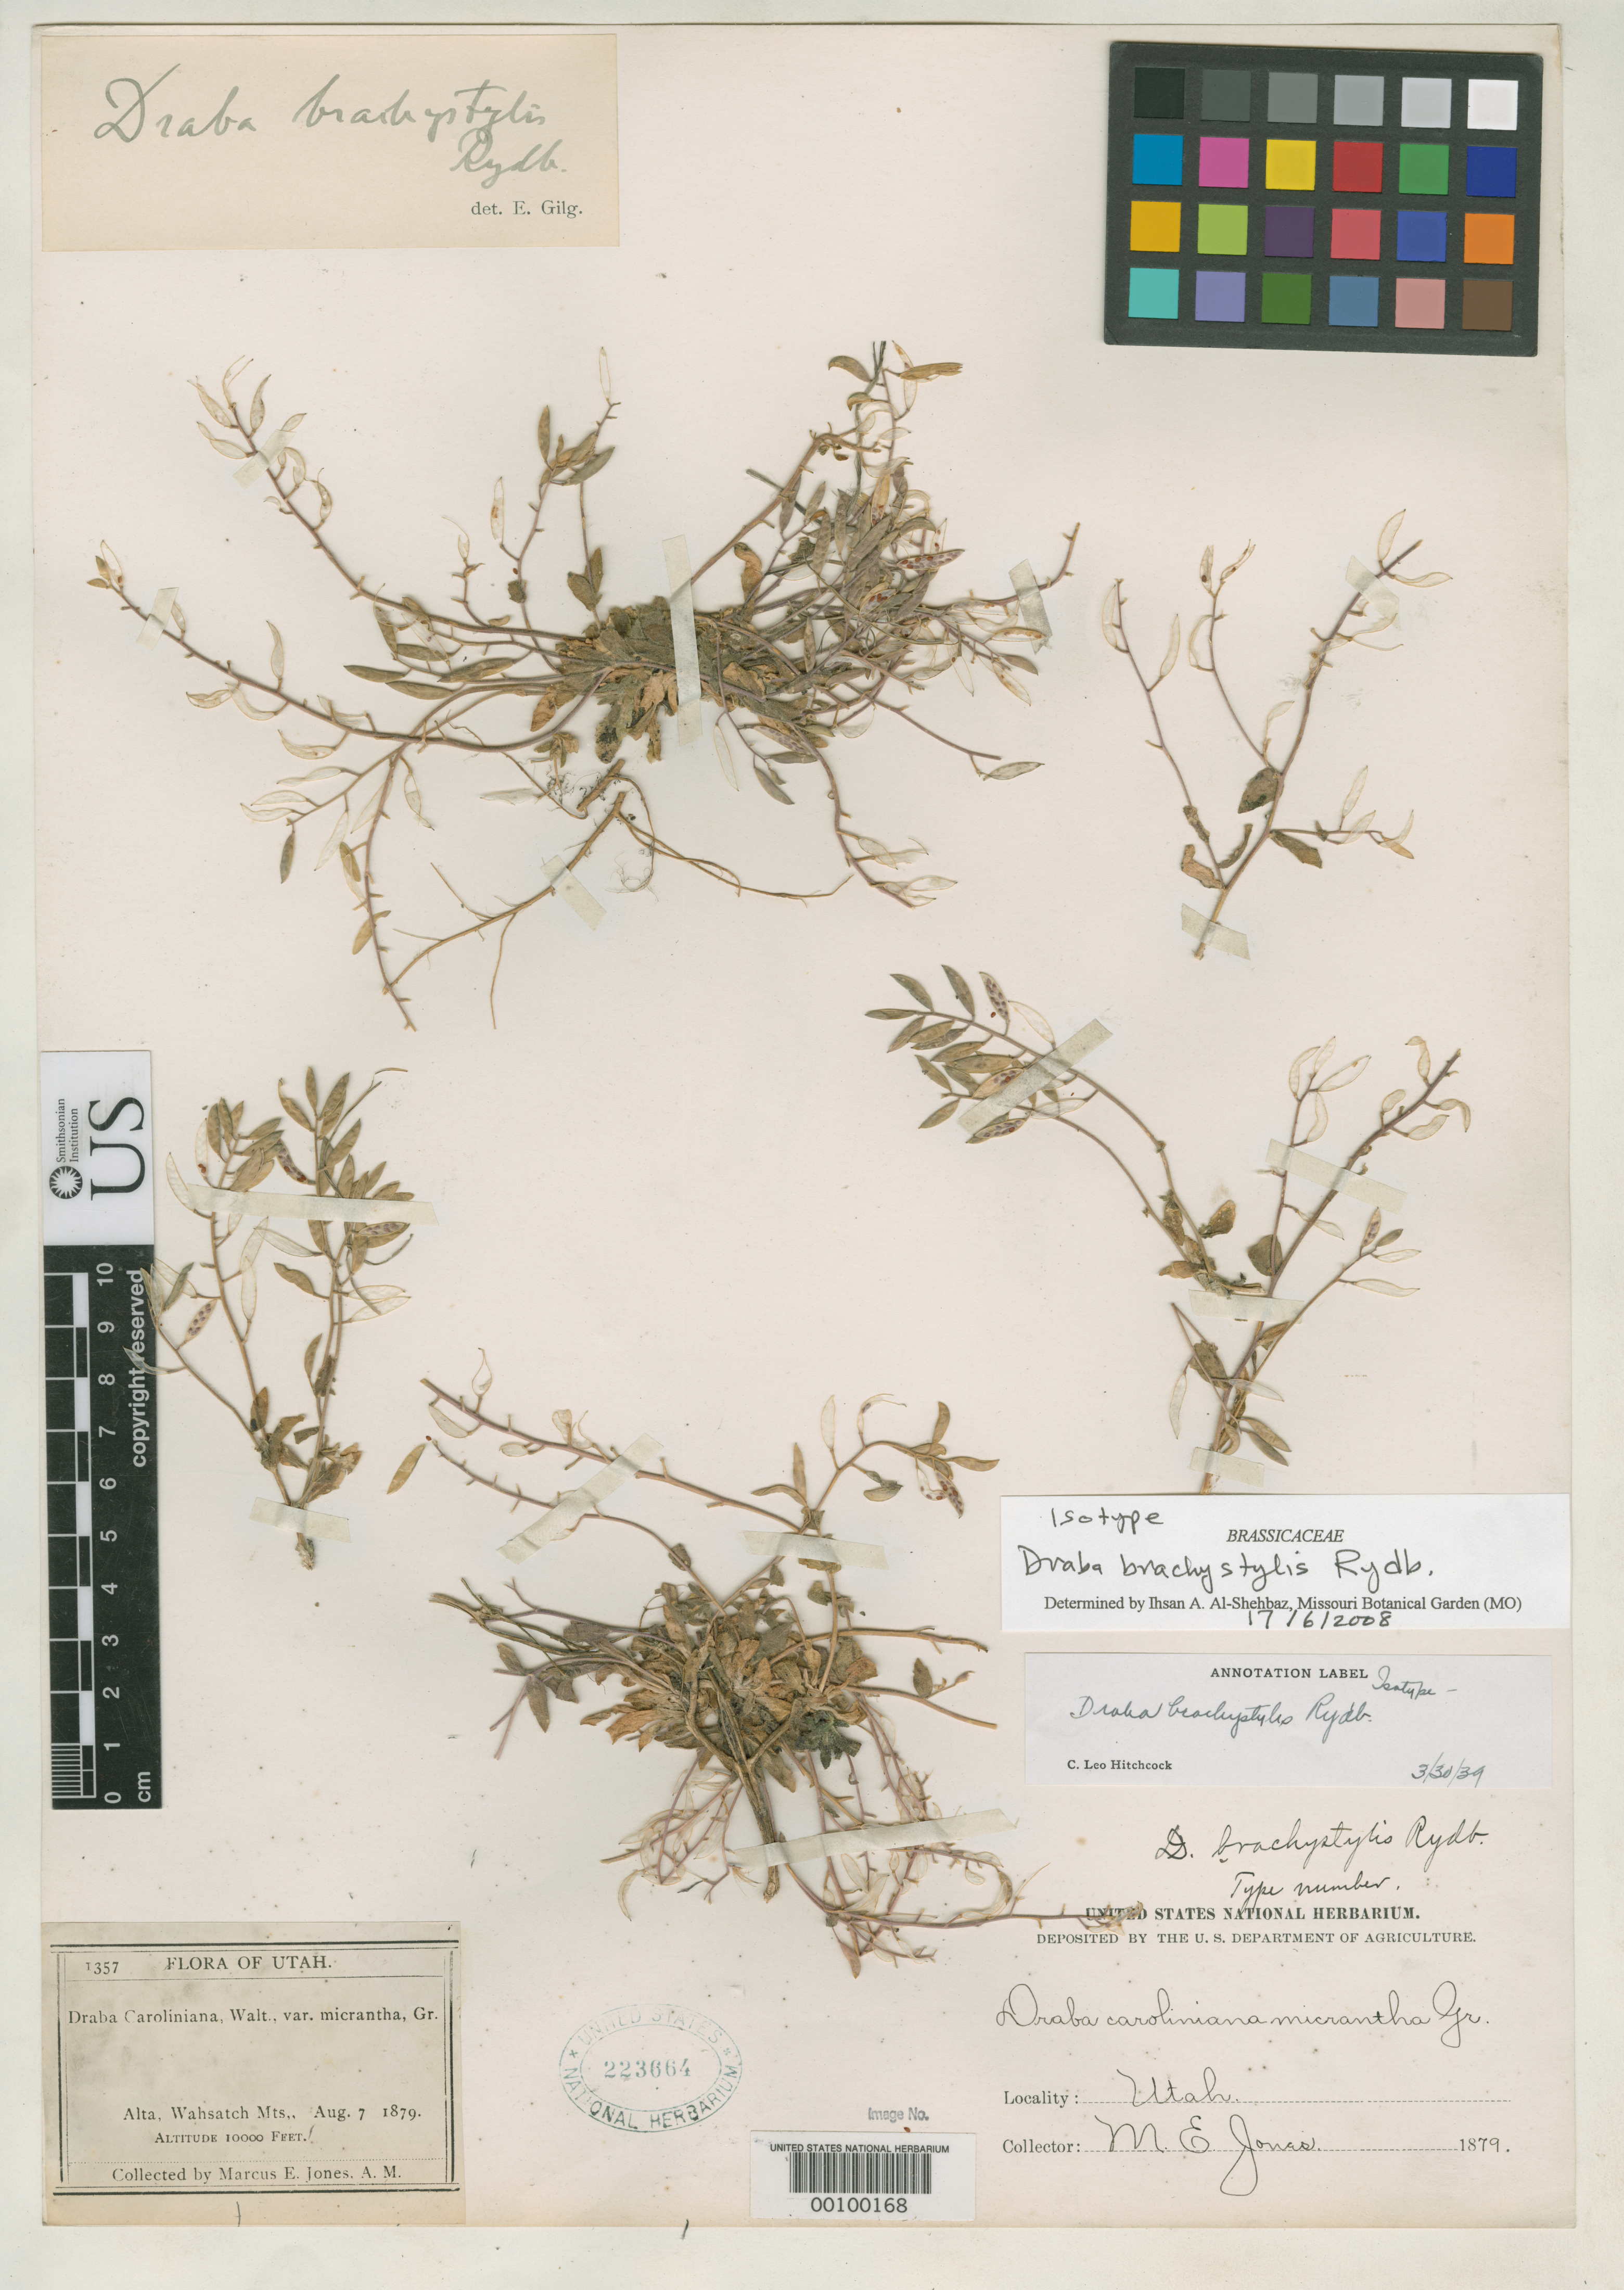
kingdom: Plantae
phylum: Tracheophyta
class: Magnoliopsida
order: Brassicales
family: Brassicaceae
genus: Draba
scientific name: Draba brachystylis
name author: Rydb.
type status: Isotype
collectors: M. E. Jones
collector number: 1357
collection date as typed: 07 Aug 1879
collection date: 1879-08-07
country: United States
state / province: Utah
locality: Alta, Wasatch Mountains.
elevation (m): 3048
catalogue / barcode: US 223664